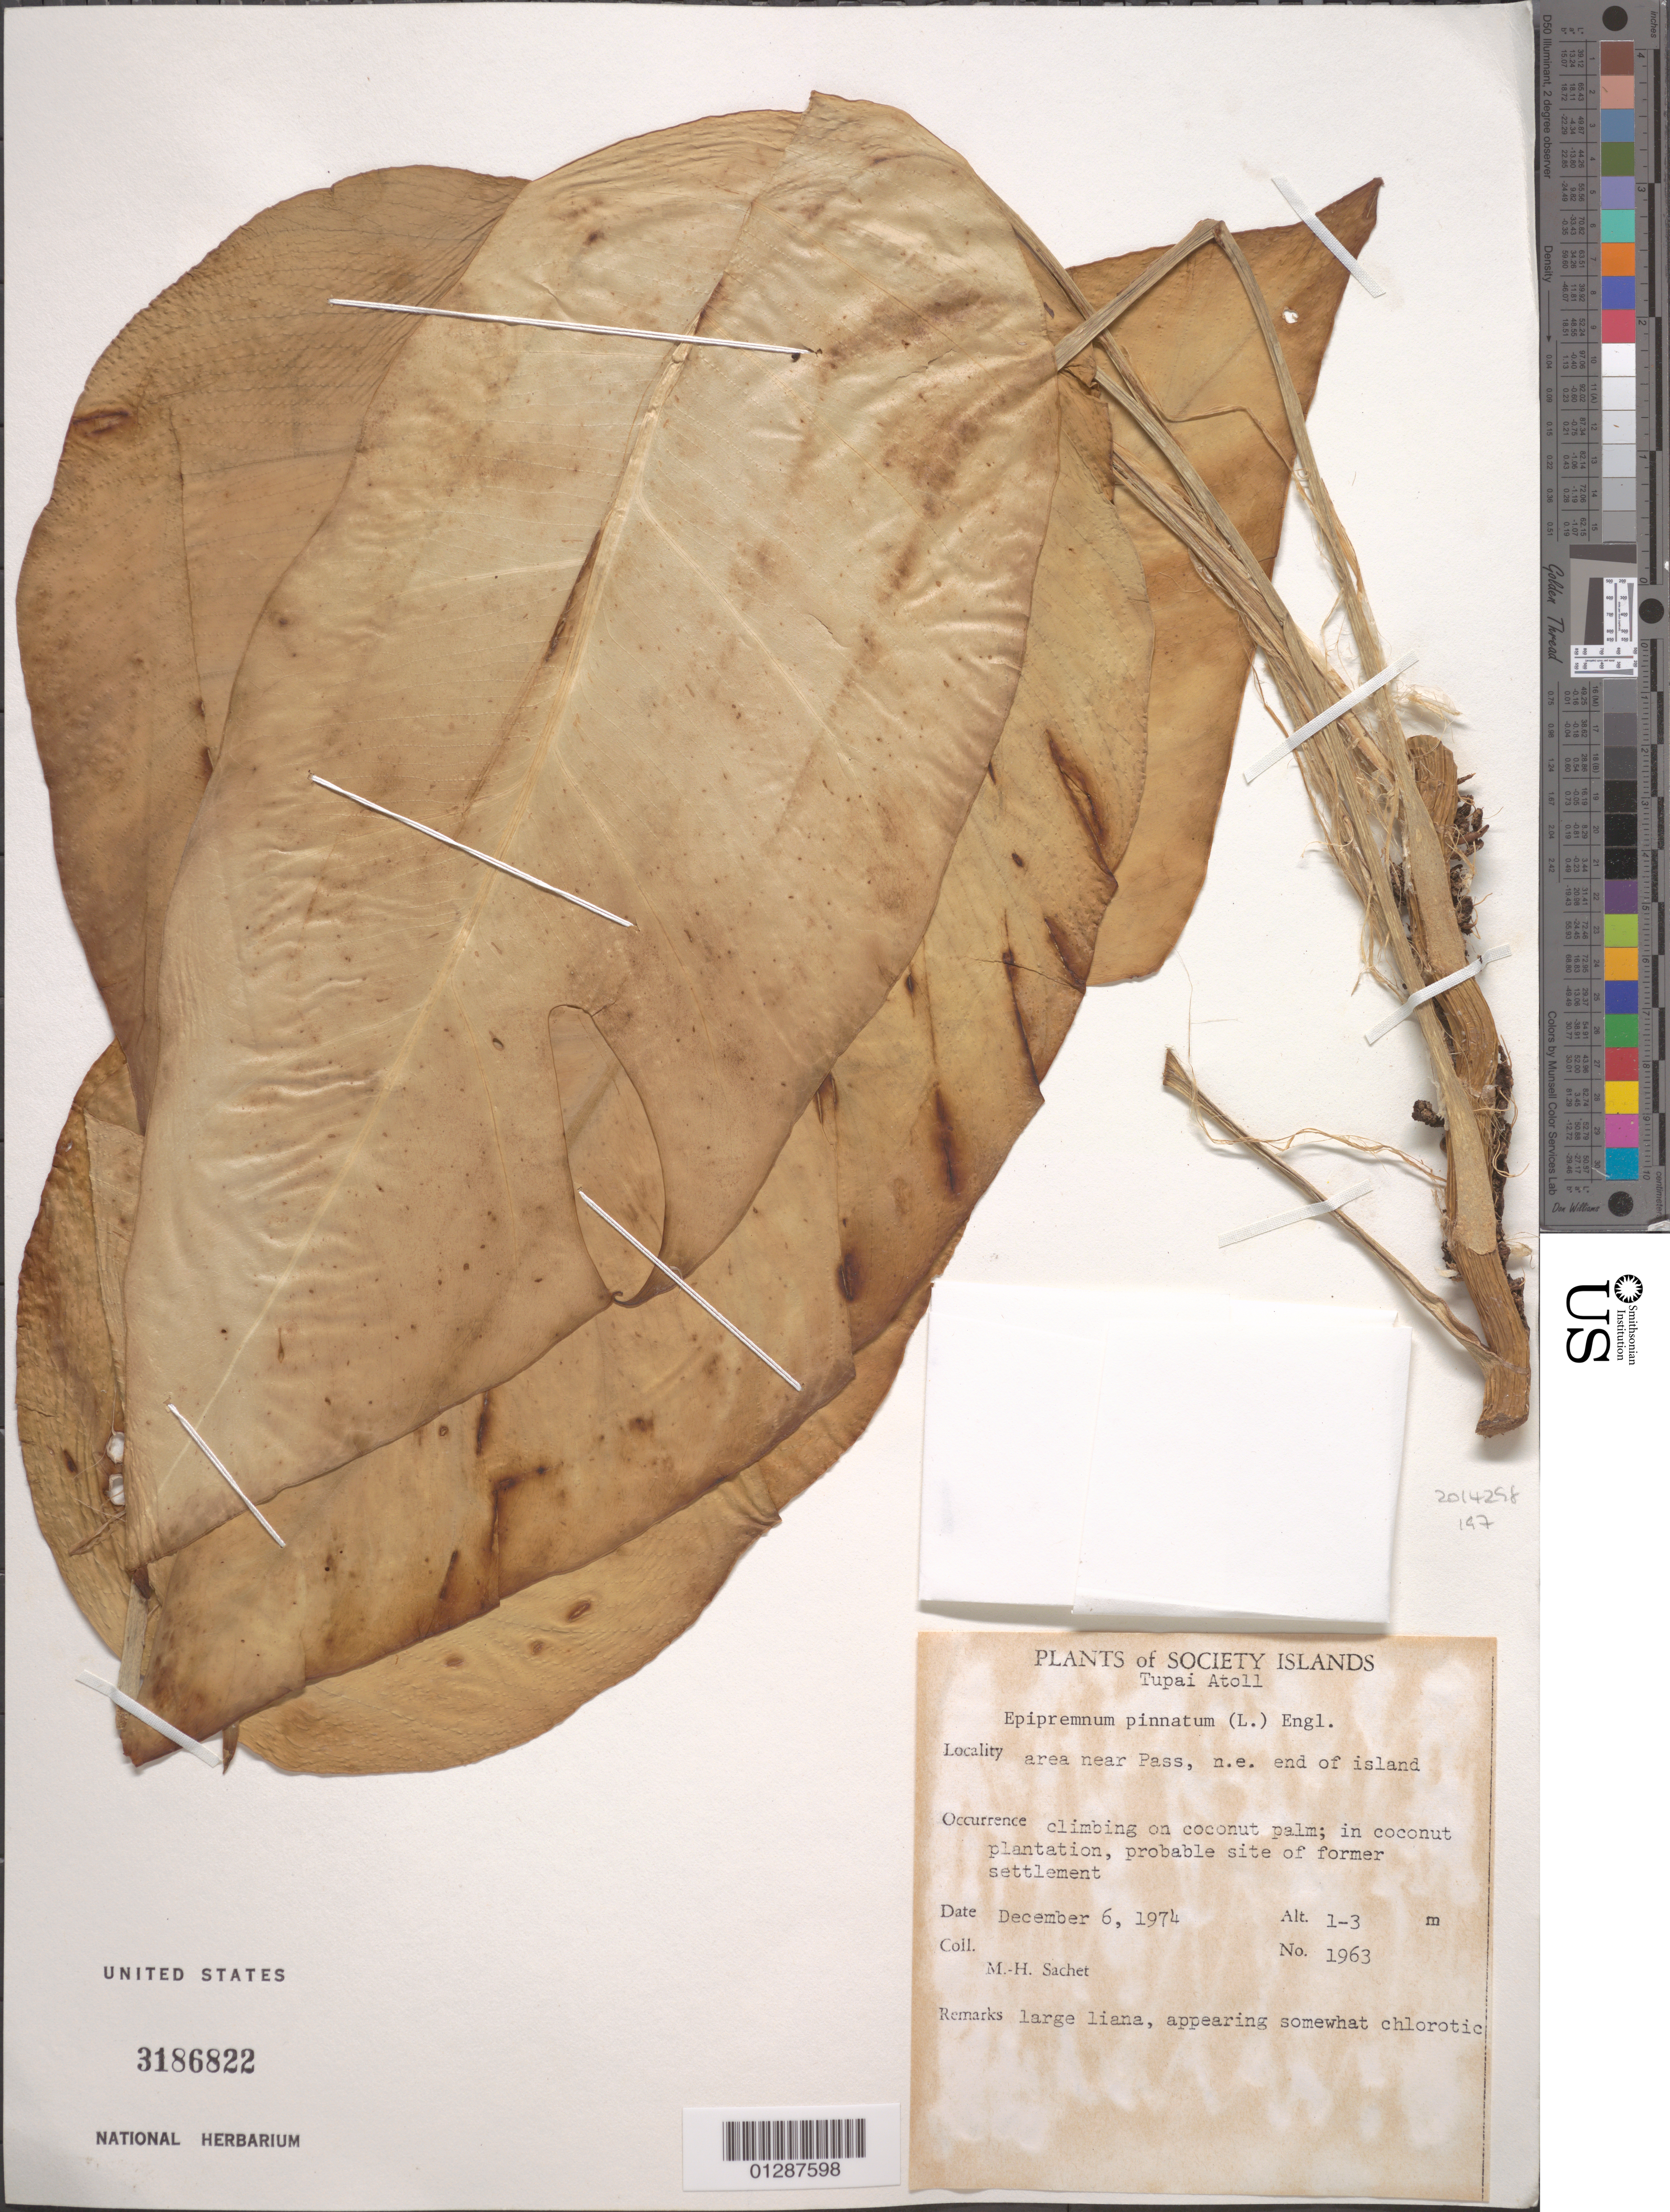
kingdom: Plantae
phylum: Tracheophyta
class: Liliopsida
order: Alismatales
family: Araceae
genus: Epipremnum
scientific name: Epipremnum pinnatum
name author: (L.) Engl.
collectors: M.-H. Sachet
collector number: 1963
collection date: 1974-12-06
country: French Polynesia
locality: Society Islands. Tupai Atoll. Area near Pass, n.e. end of island. In coconut plantation, probable site of former settlement.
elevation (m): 1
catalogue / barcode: US 3186822